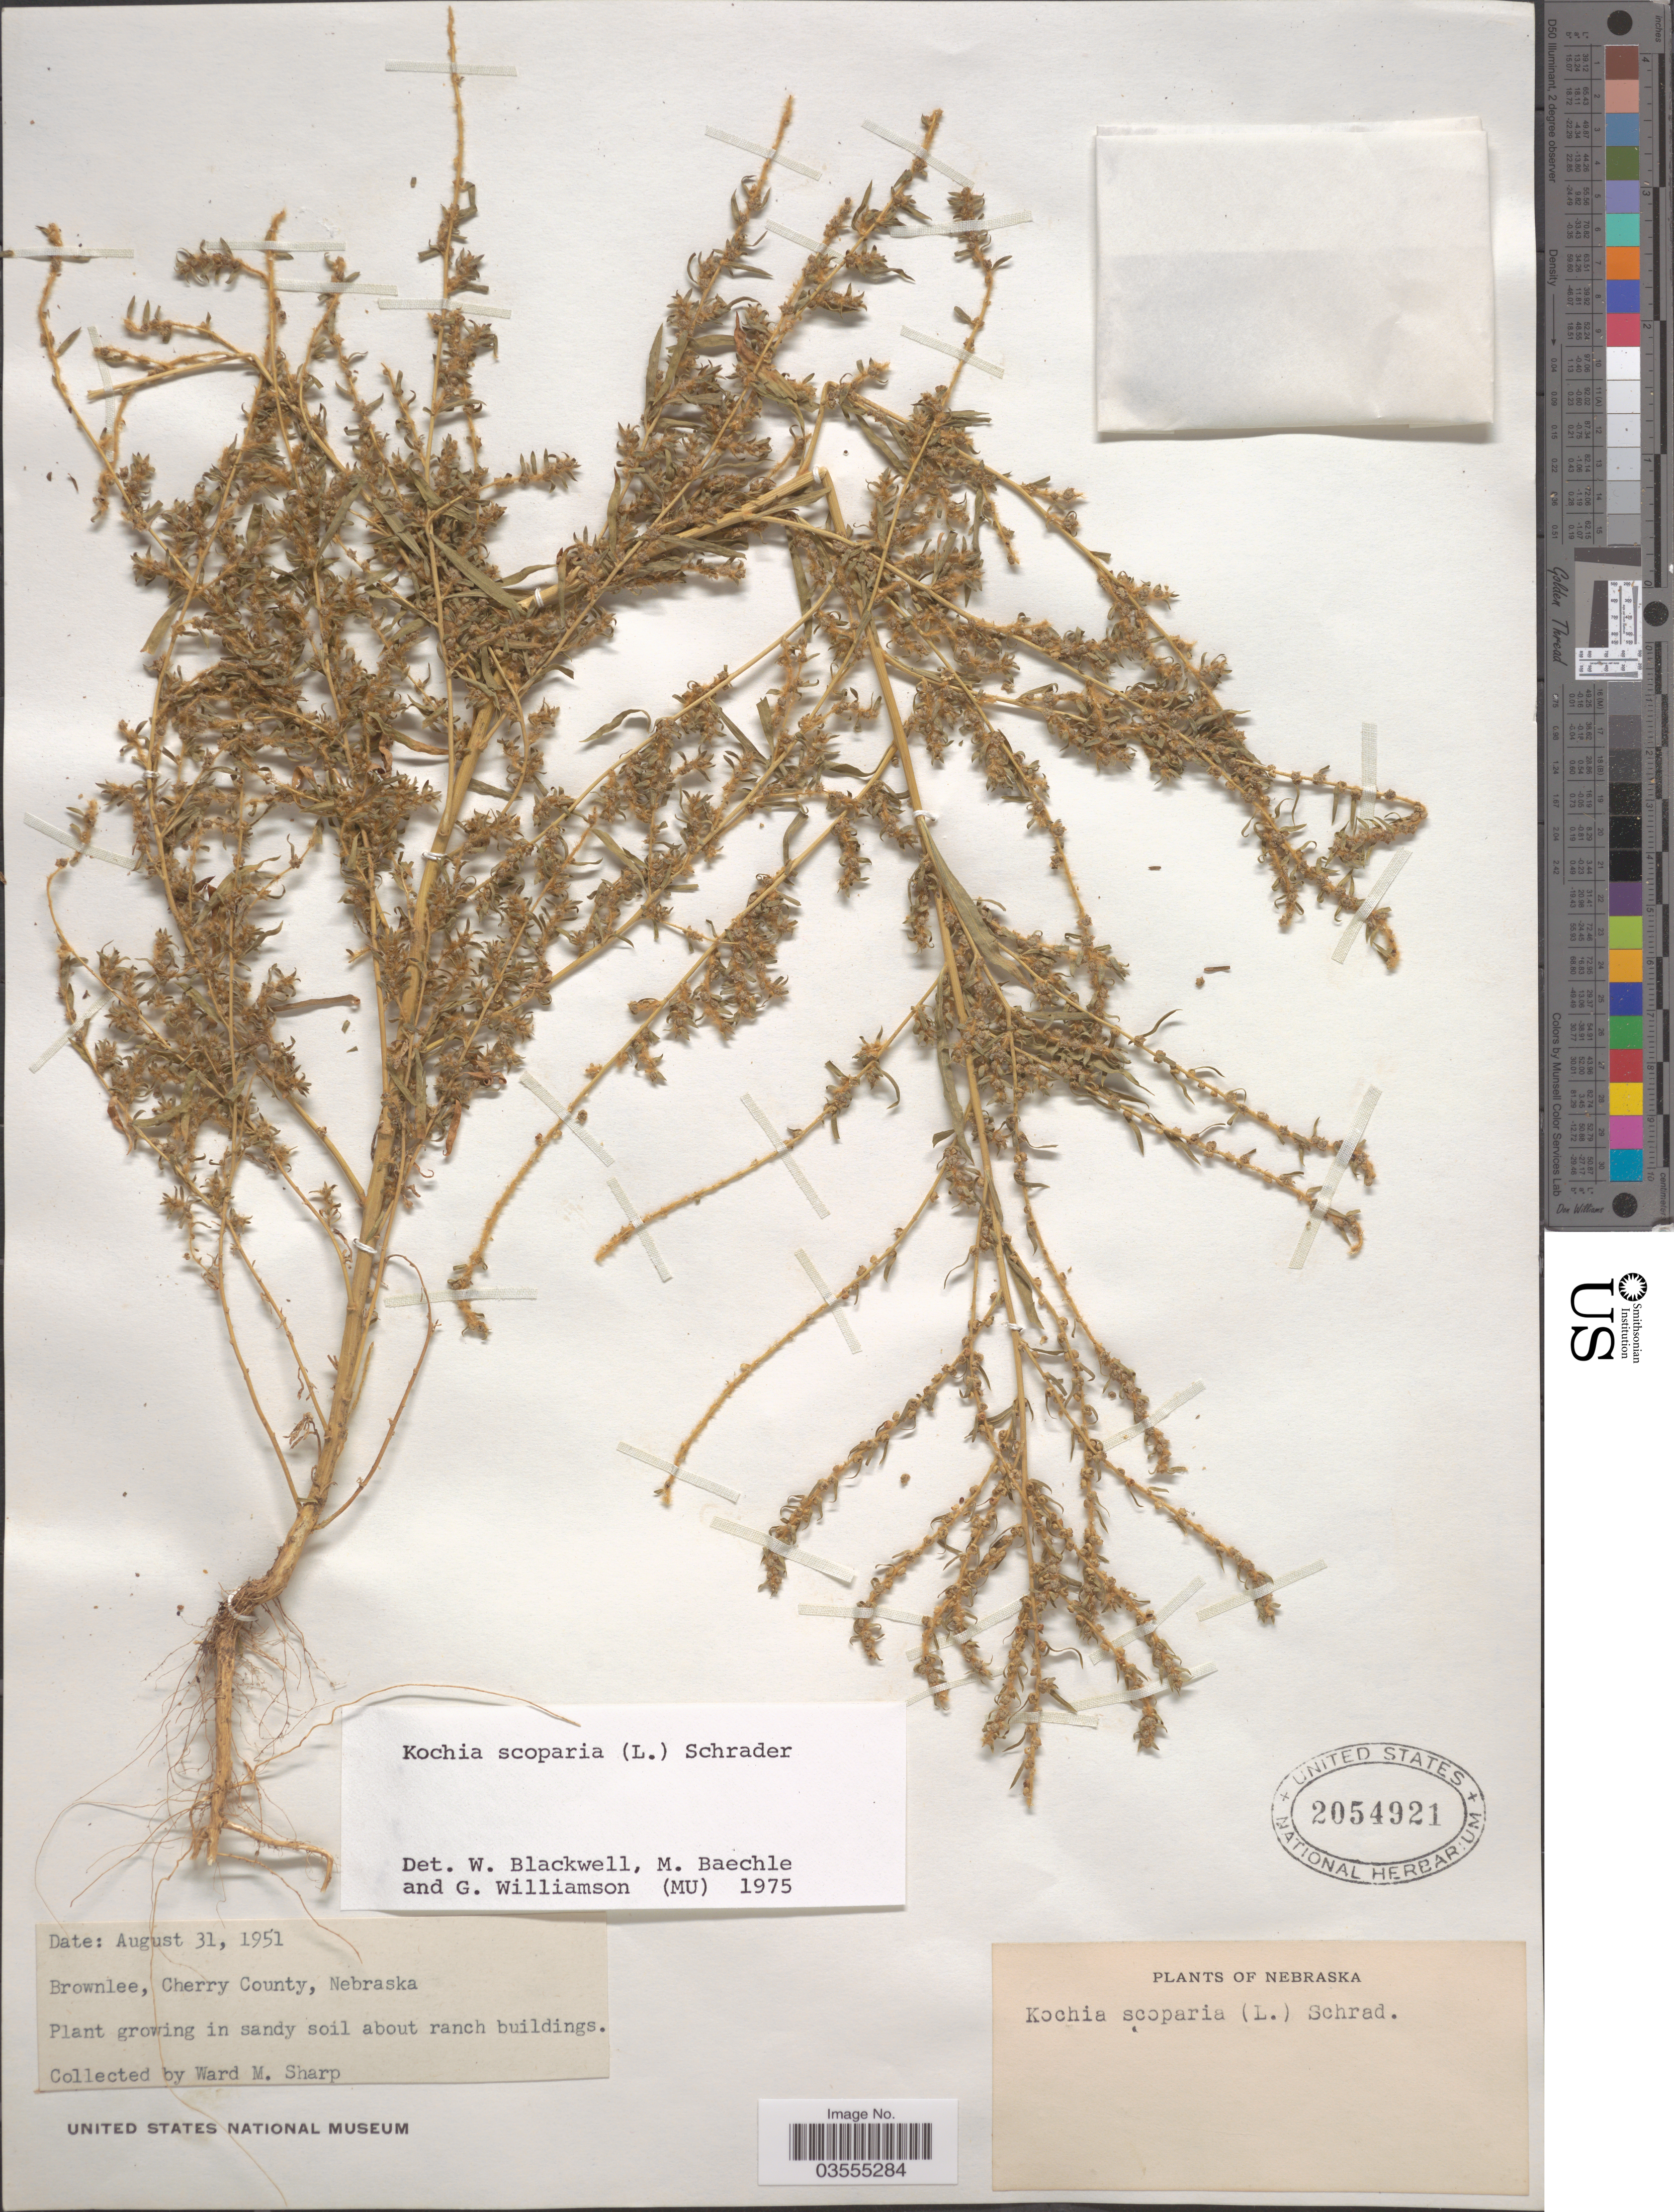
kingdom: Plantae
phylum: Tracheophyta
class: Magnoliopsida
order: Caryophyllales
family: Amaranthaceae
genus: Bassia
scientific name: Bassia scoparia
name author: (L.) Voss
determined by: U.S. National Herbarium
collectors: W. M. Sharp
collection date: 1951-08-31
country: United States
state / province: Nebraska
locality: Brownlee, Cherry County.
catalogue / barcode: US 2054921